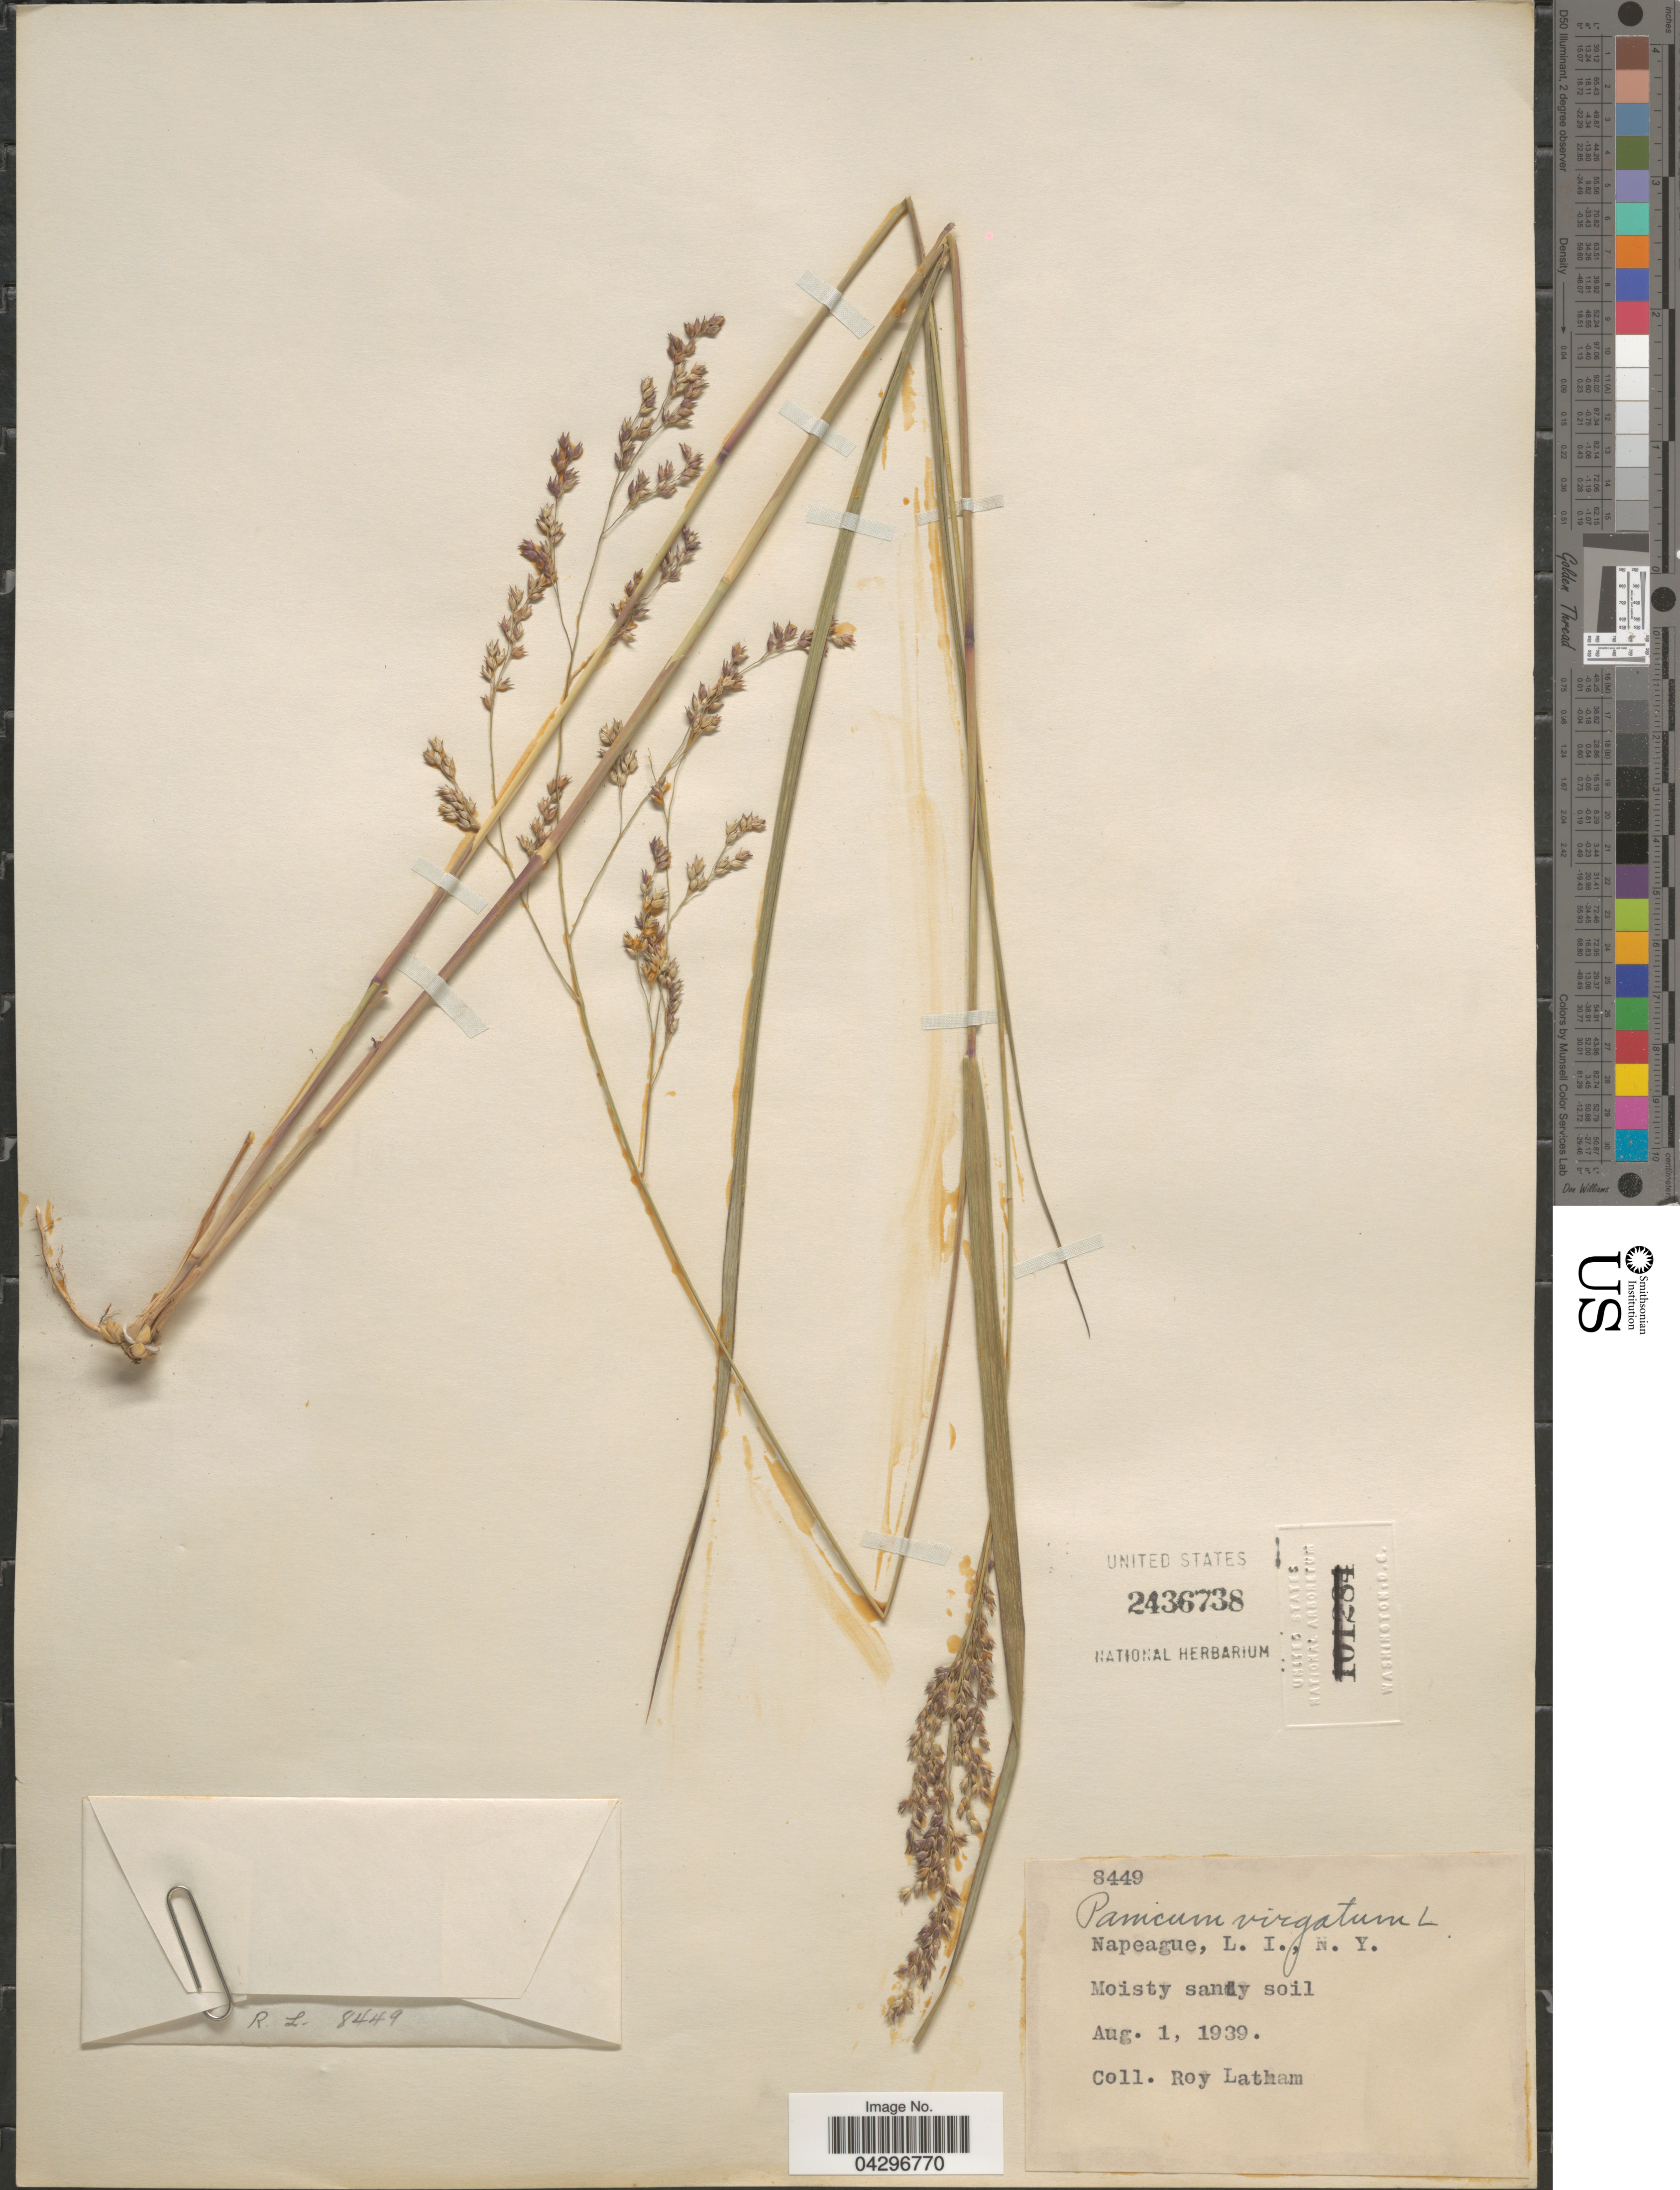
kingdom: Plantae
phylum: Tracheophyta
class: Liliopsida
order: Poales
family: Poaceae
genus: Panicum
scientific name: Panicum virgatum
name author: L.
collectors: R. Latham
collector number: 8449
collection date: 1939-08-01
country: United States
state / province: New York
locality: Napeague, L. I.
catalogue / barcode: US 2436738